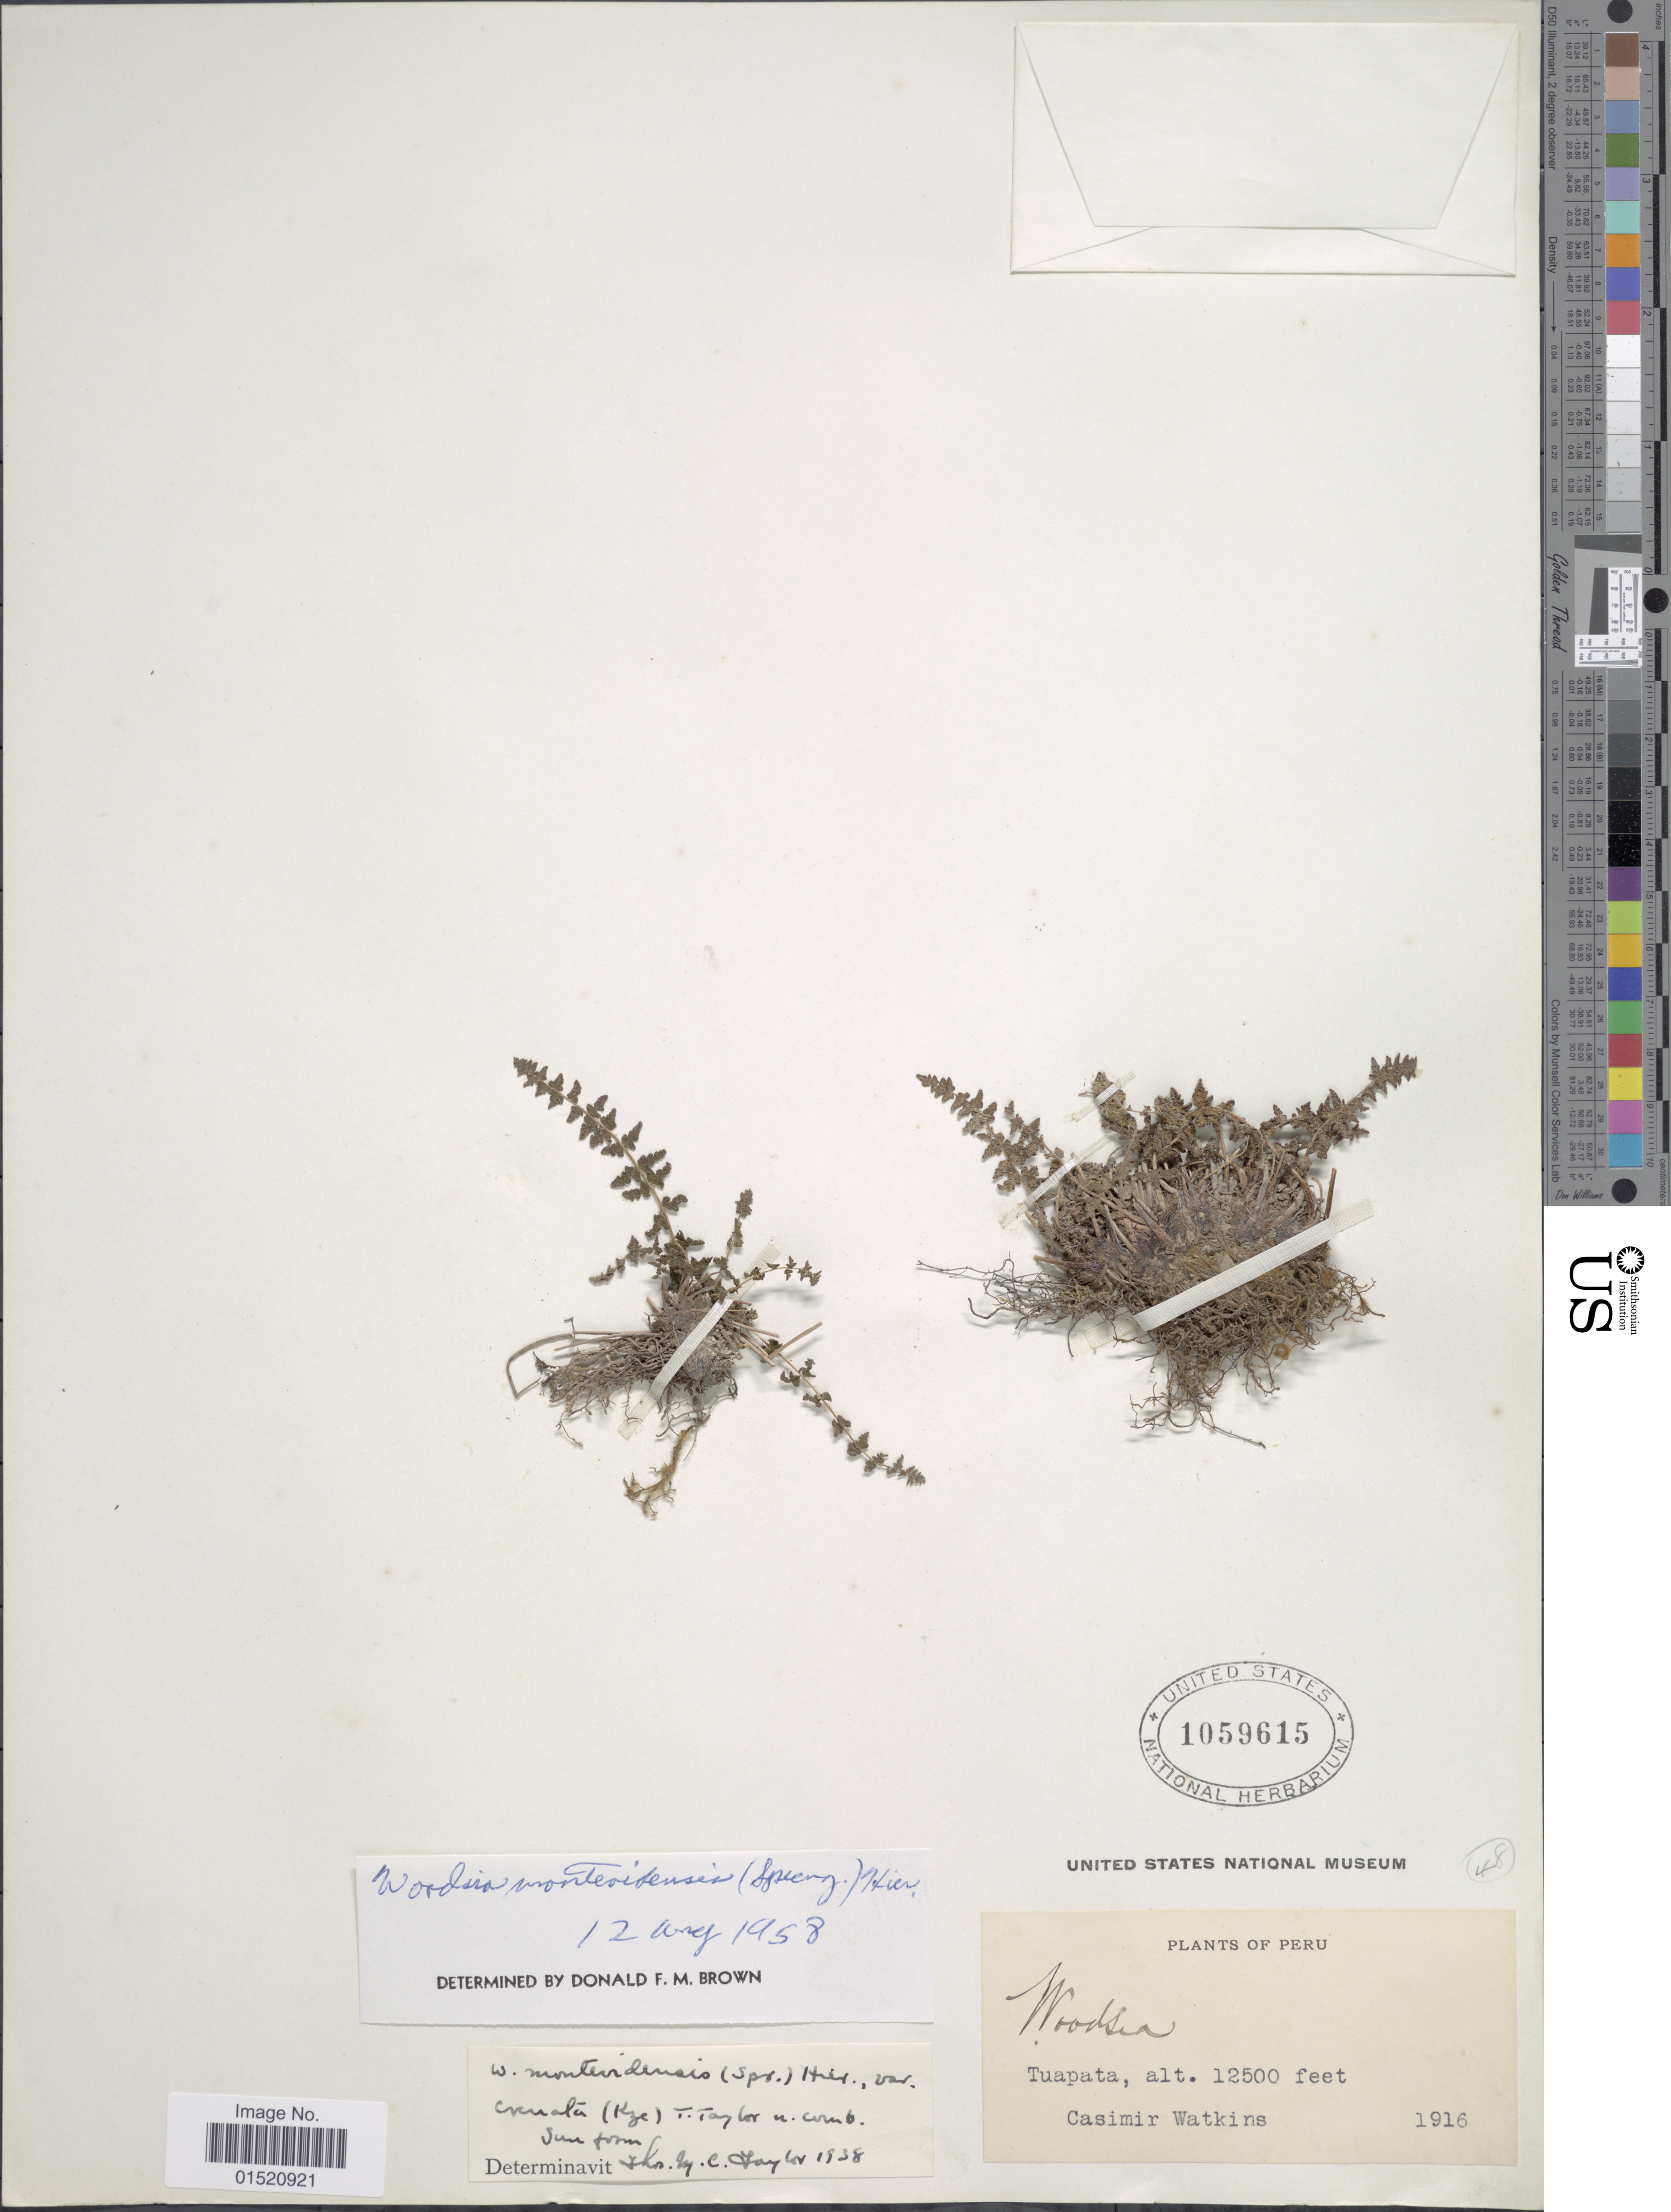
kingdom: Plantae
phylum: Tracheophyta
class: Polypodiopsida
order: Polypodiales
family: Woodsiaceae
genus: Woodsia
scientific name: Woodsia montevidensis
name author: (Spreng.) Hieron.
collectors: C. Watkins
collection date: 1916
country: Peru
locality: Tuapata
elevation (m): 3810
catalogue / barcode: US 1059615